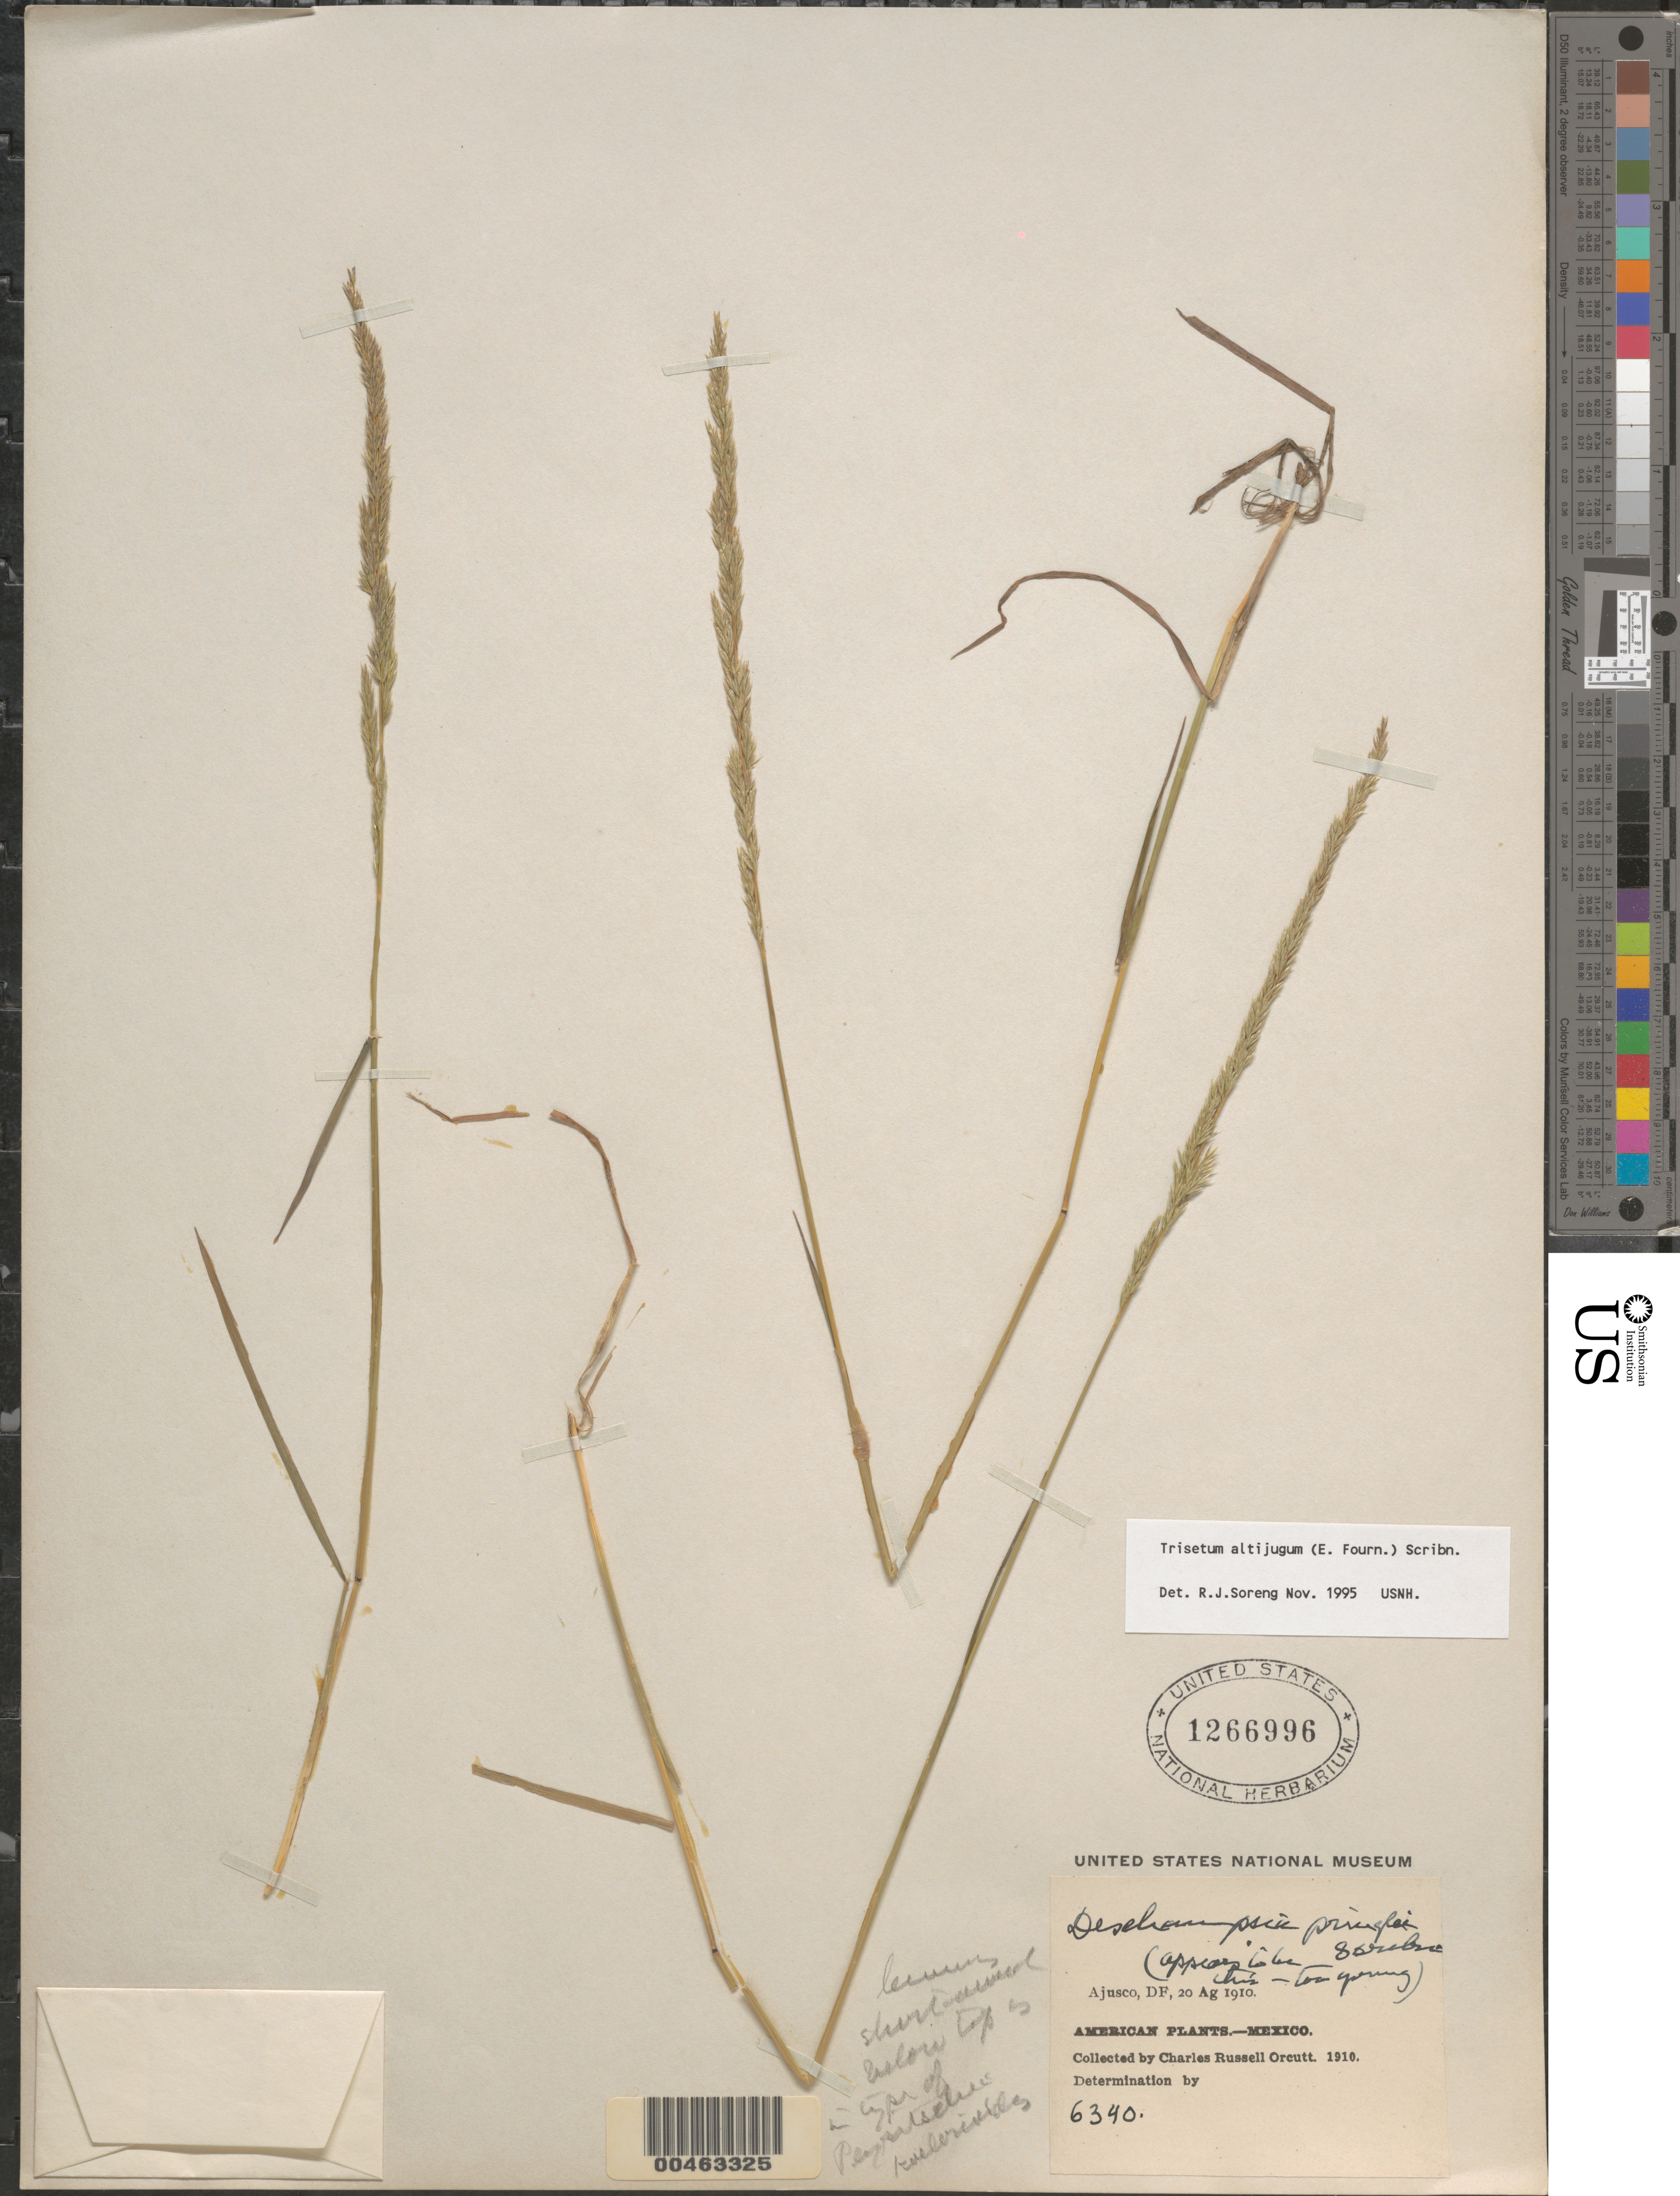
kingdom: Plantae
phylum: Tracheophyta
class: Liliopsida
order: Poales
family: Poaceae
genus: Trisetum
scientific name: Trisetum altijugum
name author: (E. Fourn.) Scribn.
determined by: Soreng, Robert J., Research Associate (BOT), Smithsonian Institution - National Museum of Natural History (UNITED STATES)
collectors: C. R. Orcutt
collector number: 6340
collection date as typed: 20 Aug 1910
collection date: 1910-08-20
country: Mexico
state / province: Distrito Federal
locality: Ajusco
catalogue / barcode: US 1266996